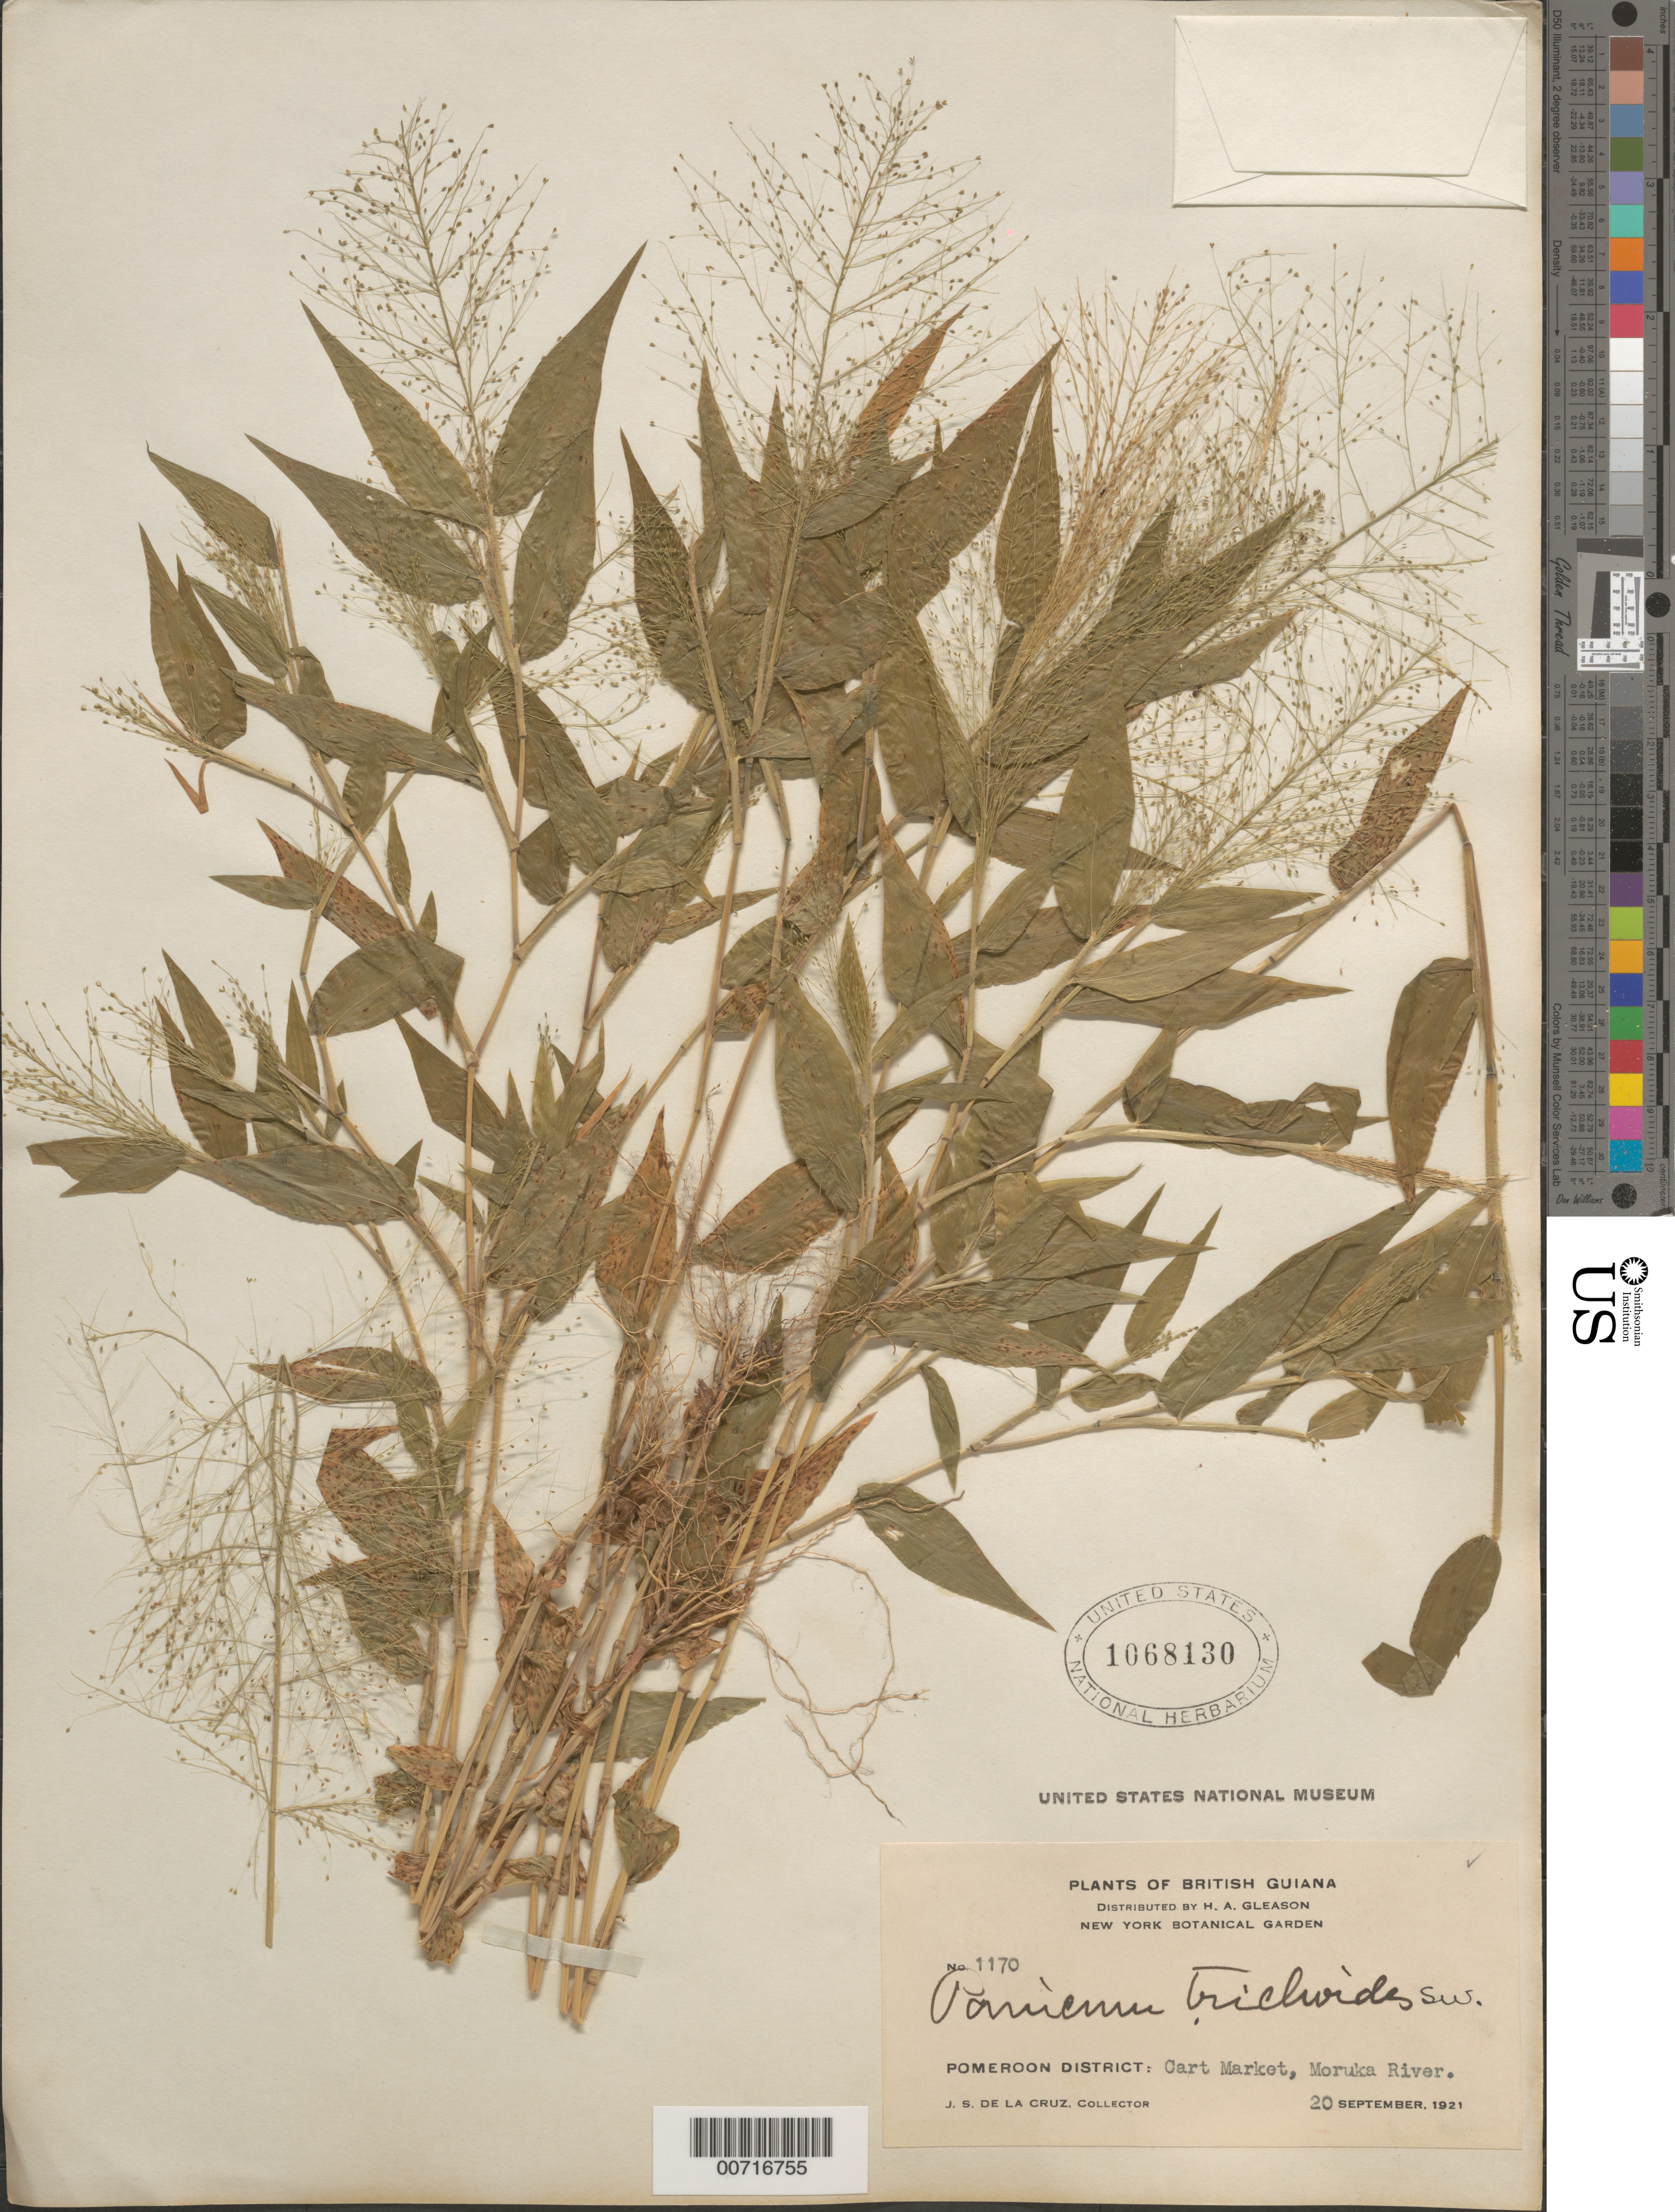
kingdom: Plantae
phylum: Tracheophyta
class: Liliopsida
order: Poales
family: Poaceae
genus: Panicum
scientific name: Panicum trichoides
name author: Sw.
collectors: J. S. de la Cruz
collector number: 1170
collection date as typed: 20-Sep-21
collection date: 1921-09-20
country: Guyana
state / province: Barima-Waini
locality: Cart Market, Moruka R., Pomeroon Dist.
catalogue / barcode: US 1068130